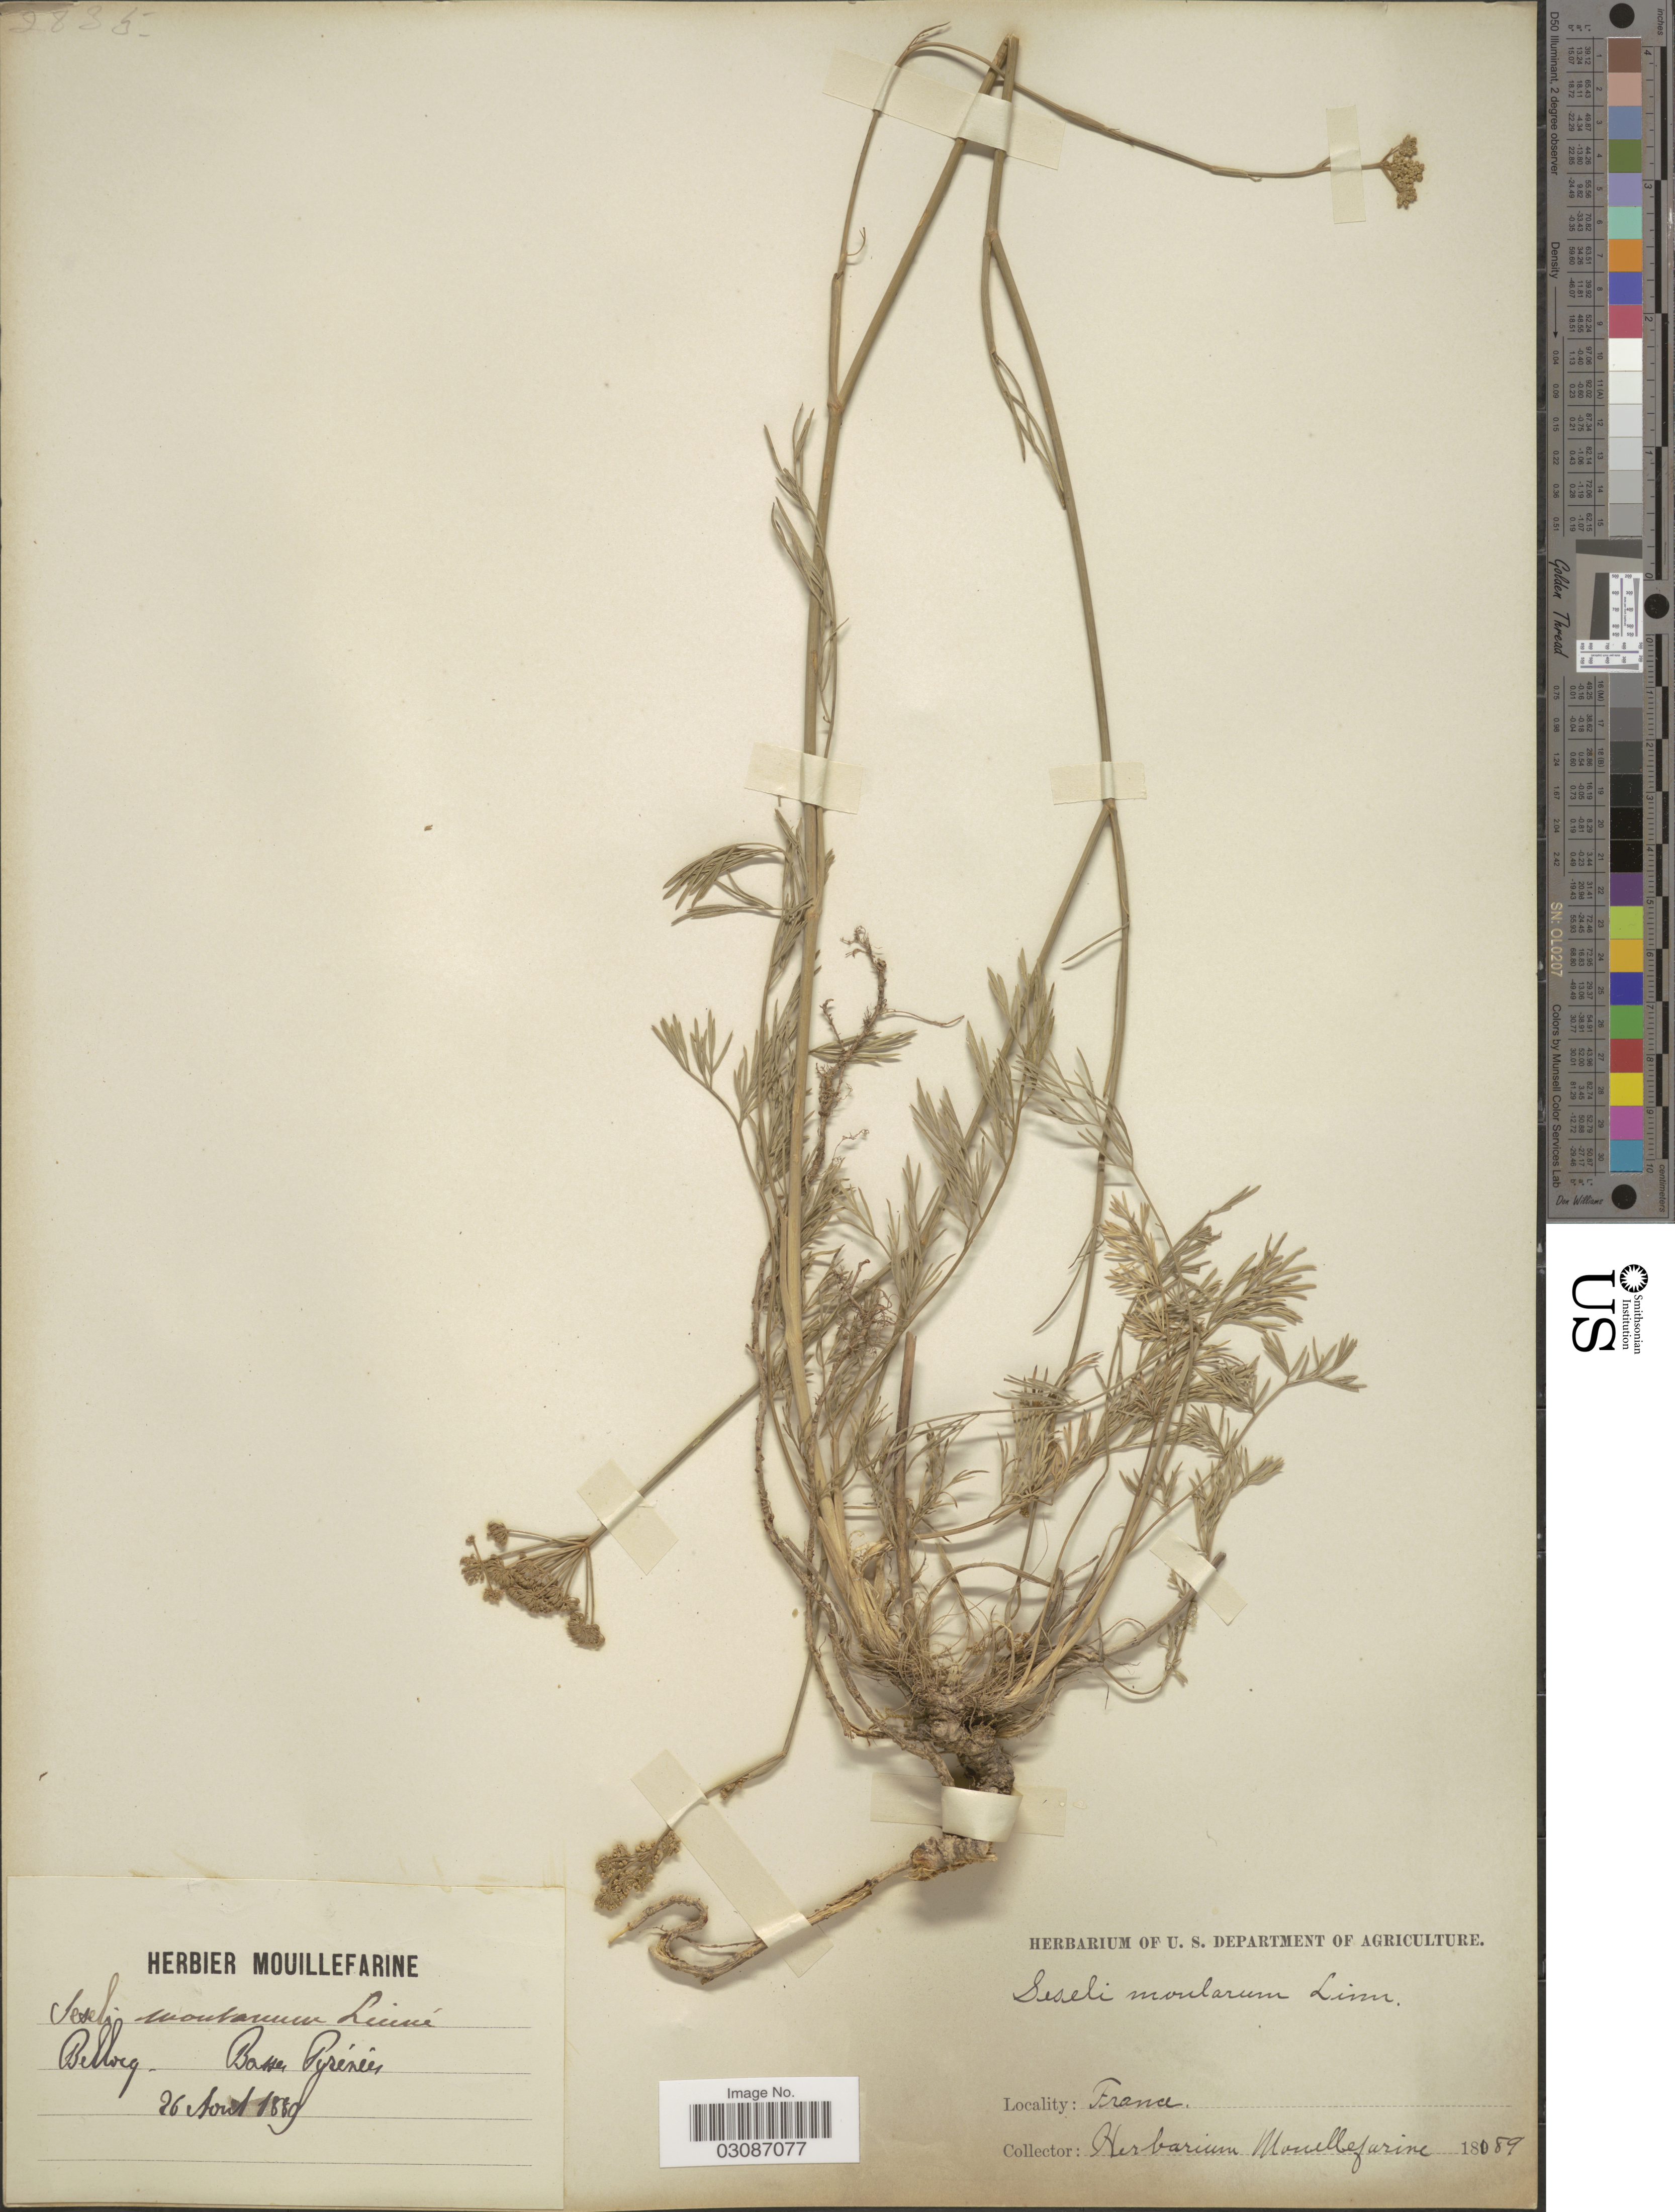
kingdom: Plantae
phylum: Tracheophyta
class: Magnoliopsida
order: Apiales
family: Apiaceae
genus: Seseli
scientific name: Seseli montanum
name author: L.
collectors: ex herb. Mouillefarine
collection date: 1889-08-26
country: France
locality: Bellocq. Basse Pyréneés.